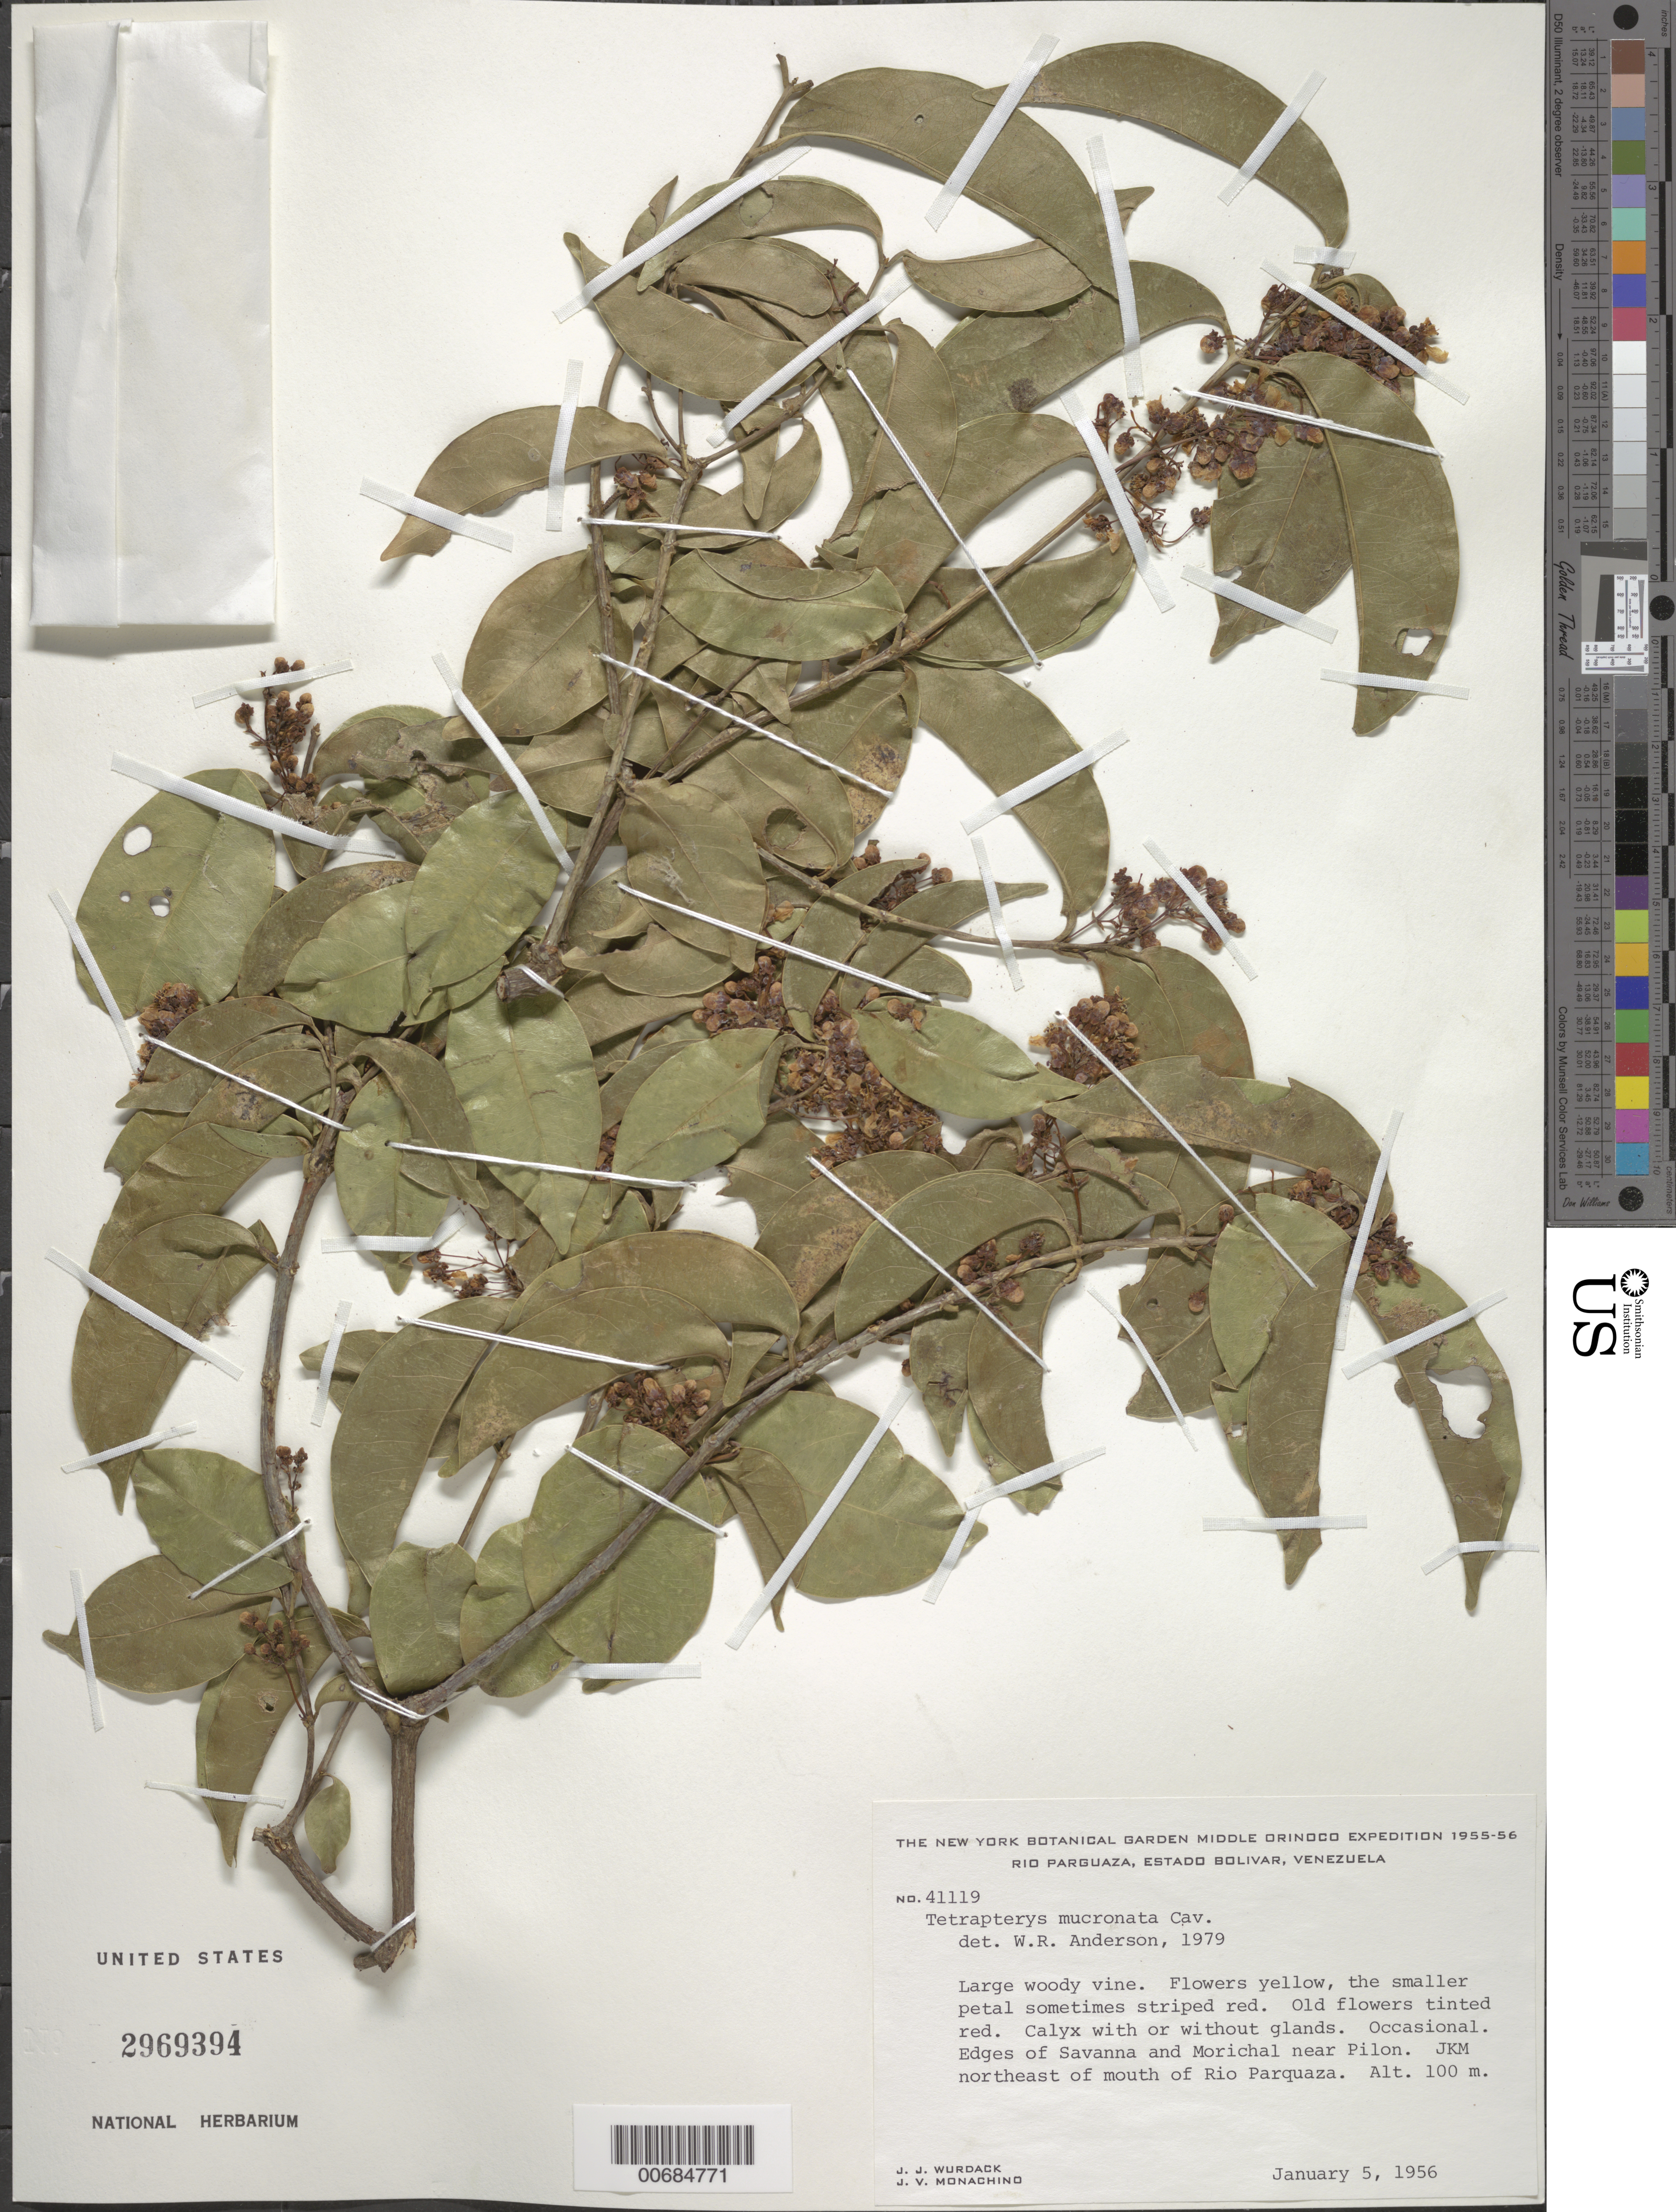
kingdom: Plantae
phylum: Tracheophyta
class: Magnoliopsida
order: Malpighiales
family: Malpighiaceae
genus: Tetrapterys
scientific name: Tetrapterys mucronata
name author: Cav.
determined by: Anderson, W. R., (MICH), University of Michigan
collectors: J. J. Wurdack & J. V. Monachino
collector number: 41119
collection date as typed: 5-Jan-56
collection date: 1956-01-05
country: Venezuela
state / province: Bolívar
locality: Pilon, near; 5 km NE of mouth of Río Parguaza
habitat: Edges of savanna and morichal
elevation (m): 100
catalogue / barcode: US 2969394